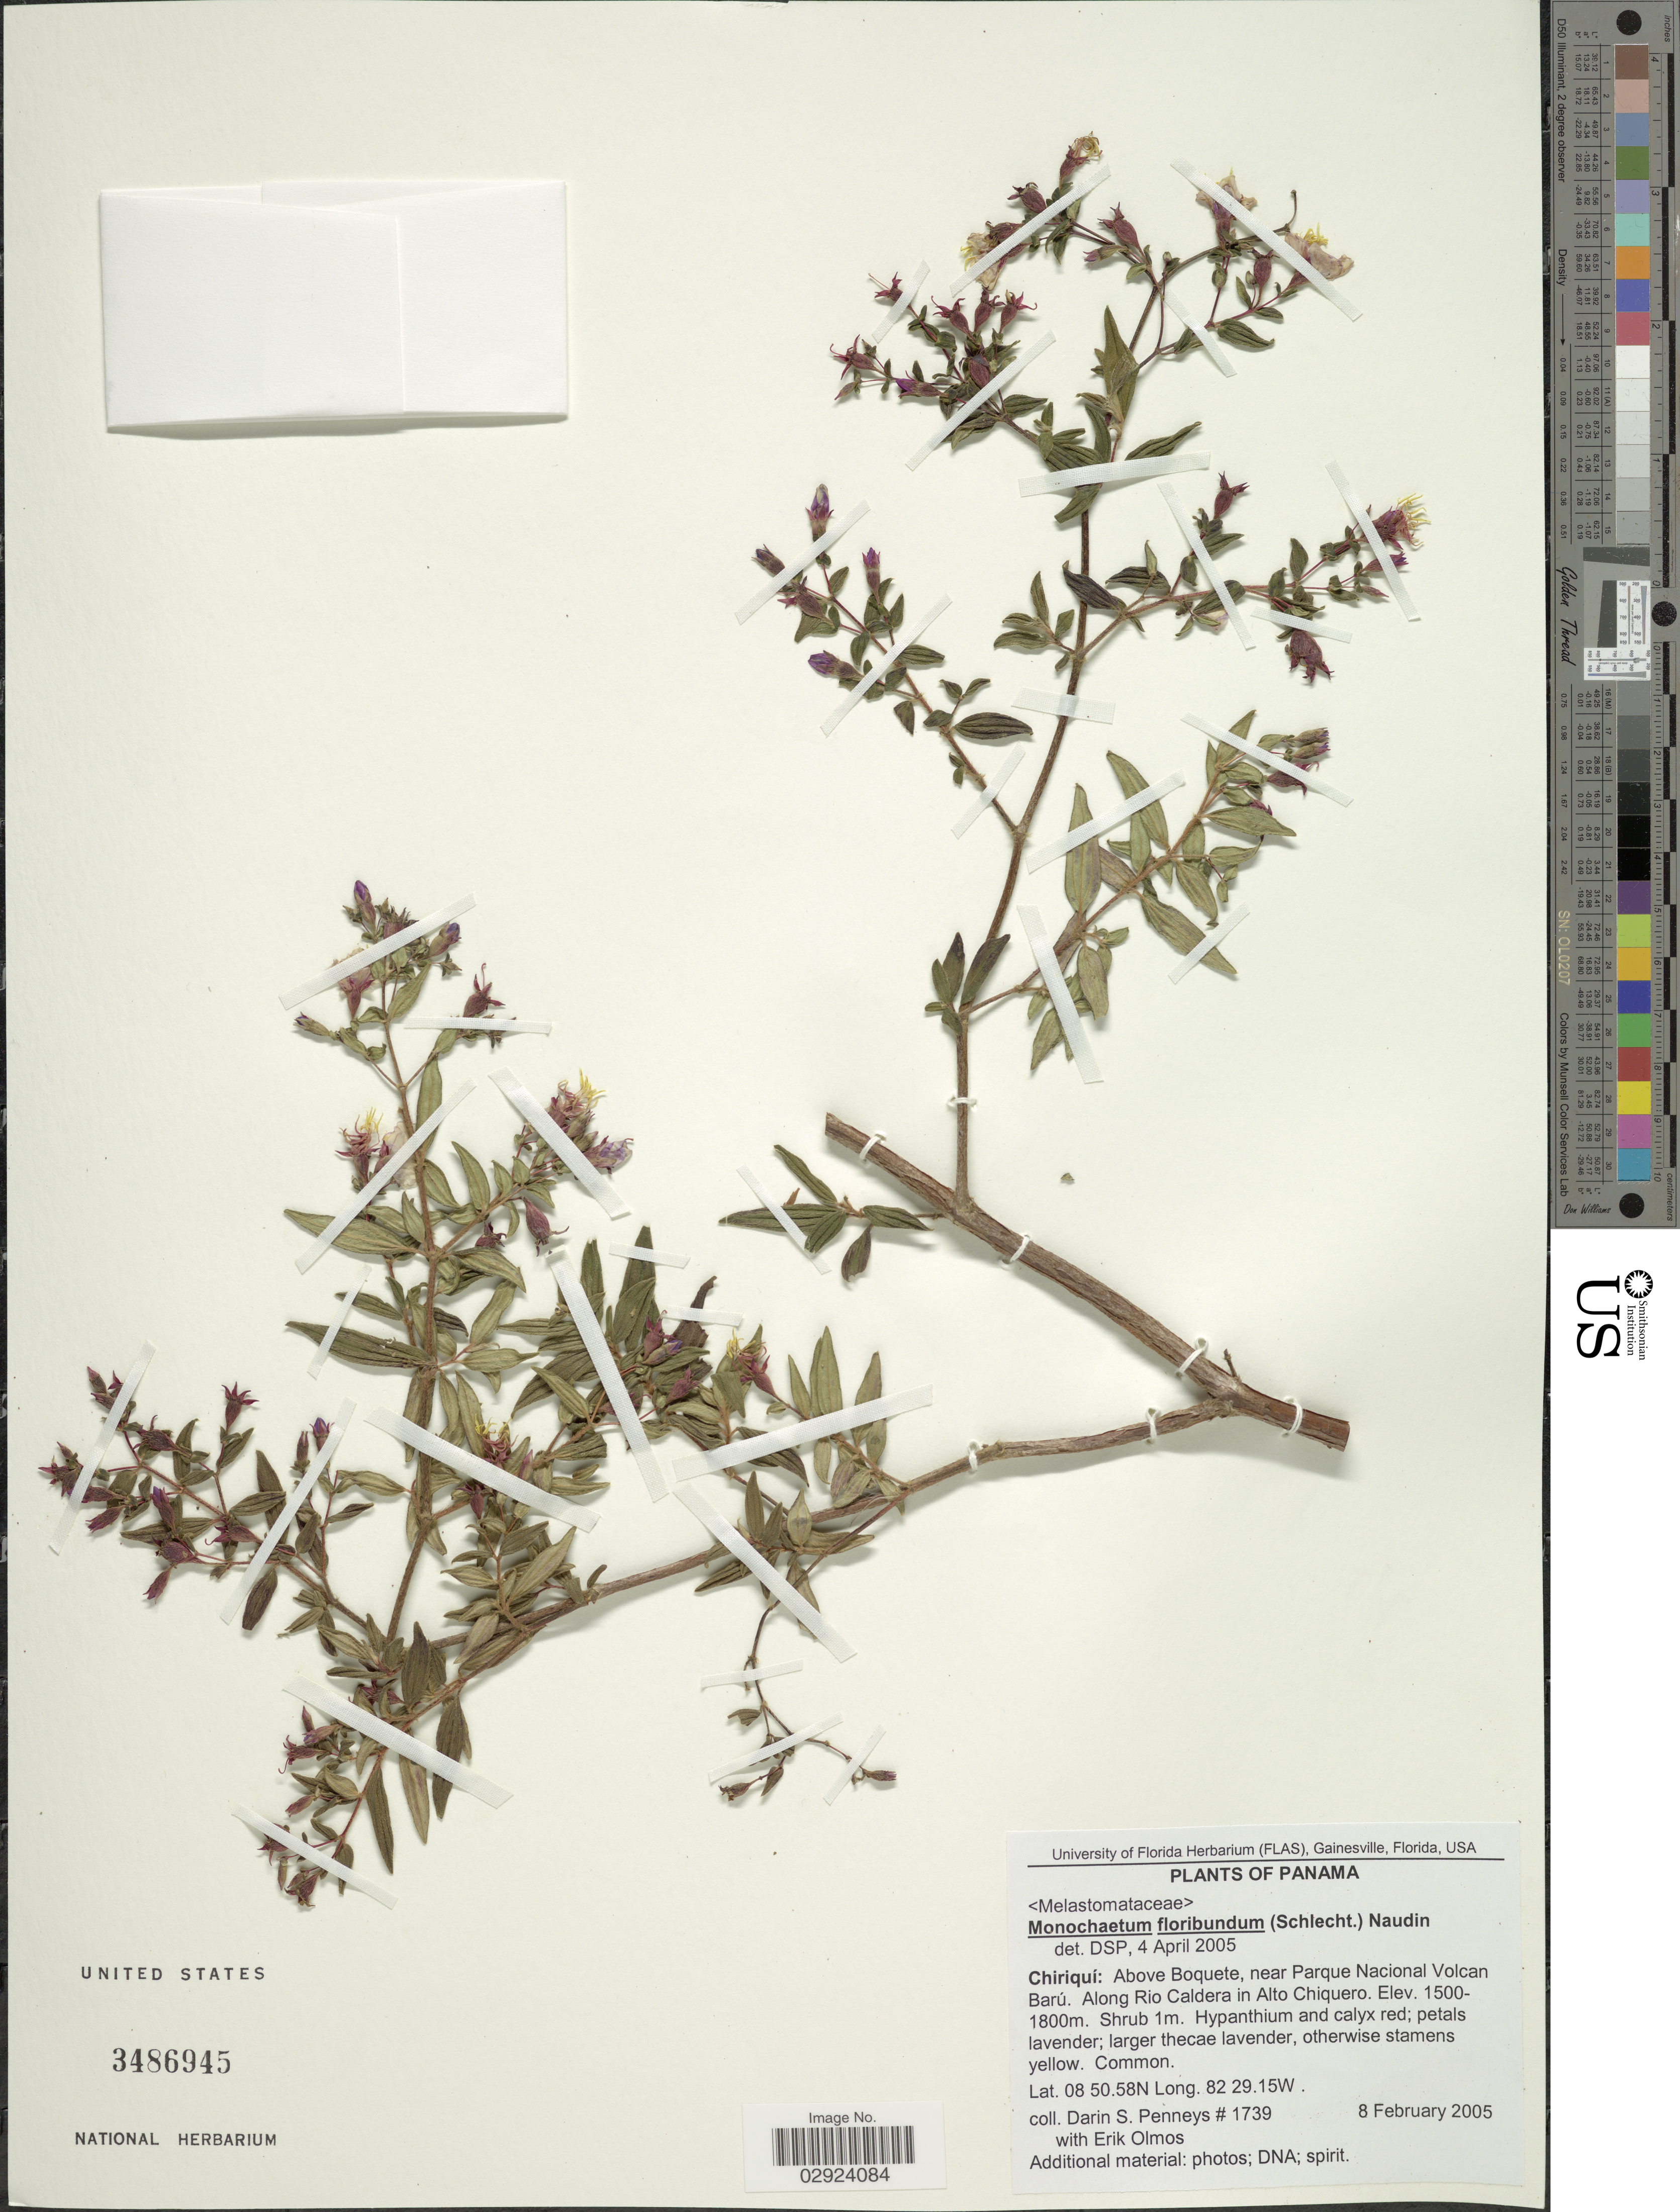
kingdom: Plantae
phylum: Tracheophyta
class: Magnoliopsida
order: Myrtales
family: Melastomataceae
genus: Monochaetum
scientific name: Monochaetum floribundum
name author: (Schltdl.) Naudin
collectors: D. S. Penneys & E. Olmos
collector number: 1739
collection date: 2005-02-08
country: Panama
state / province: Chiriqui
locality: Above Boquete, near Parque Nacional Volcan Barú, Along Rio Caldera in Alto Chiquero.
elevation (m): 1500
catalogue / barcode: US 3486945